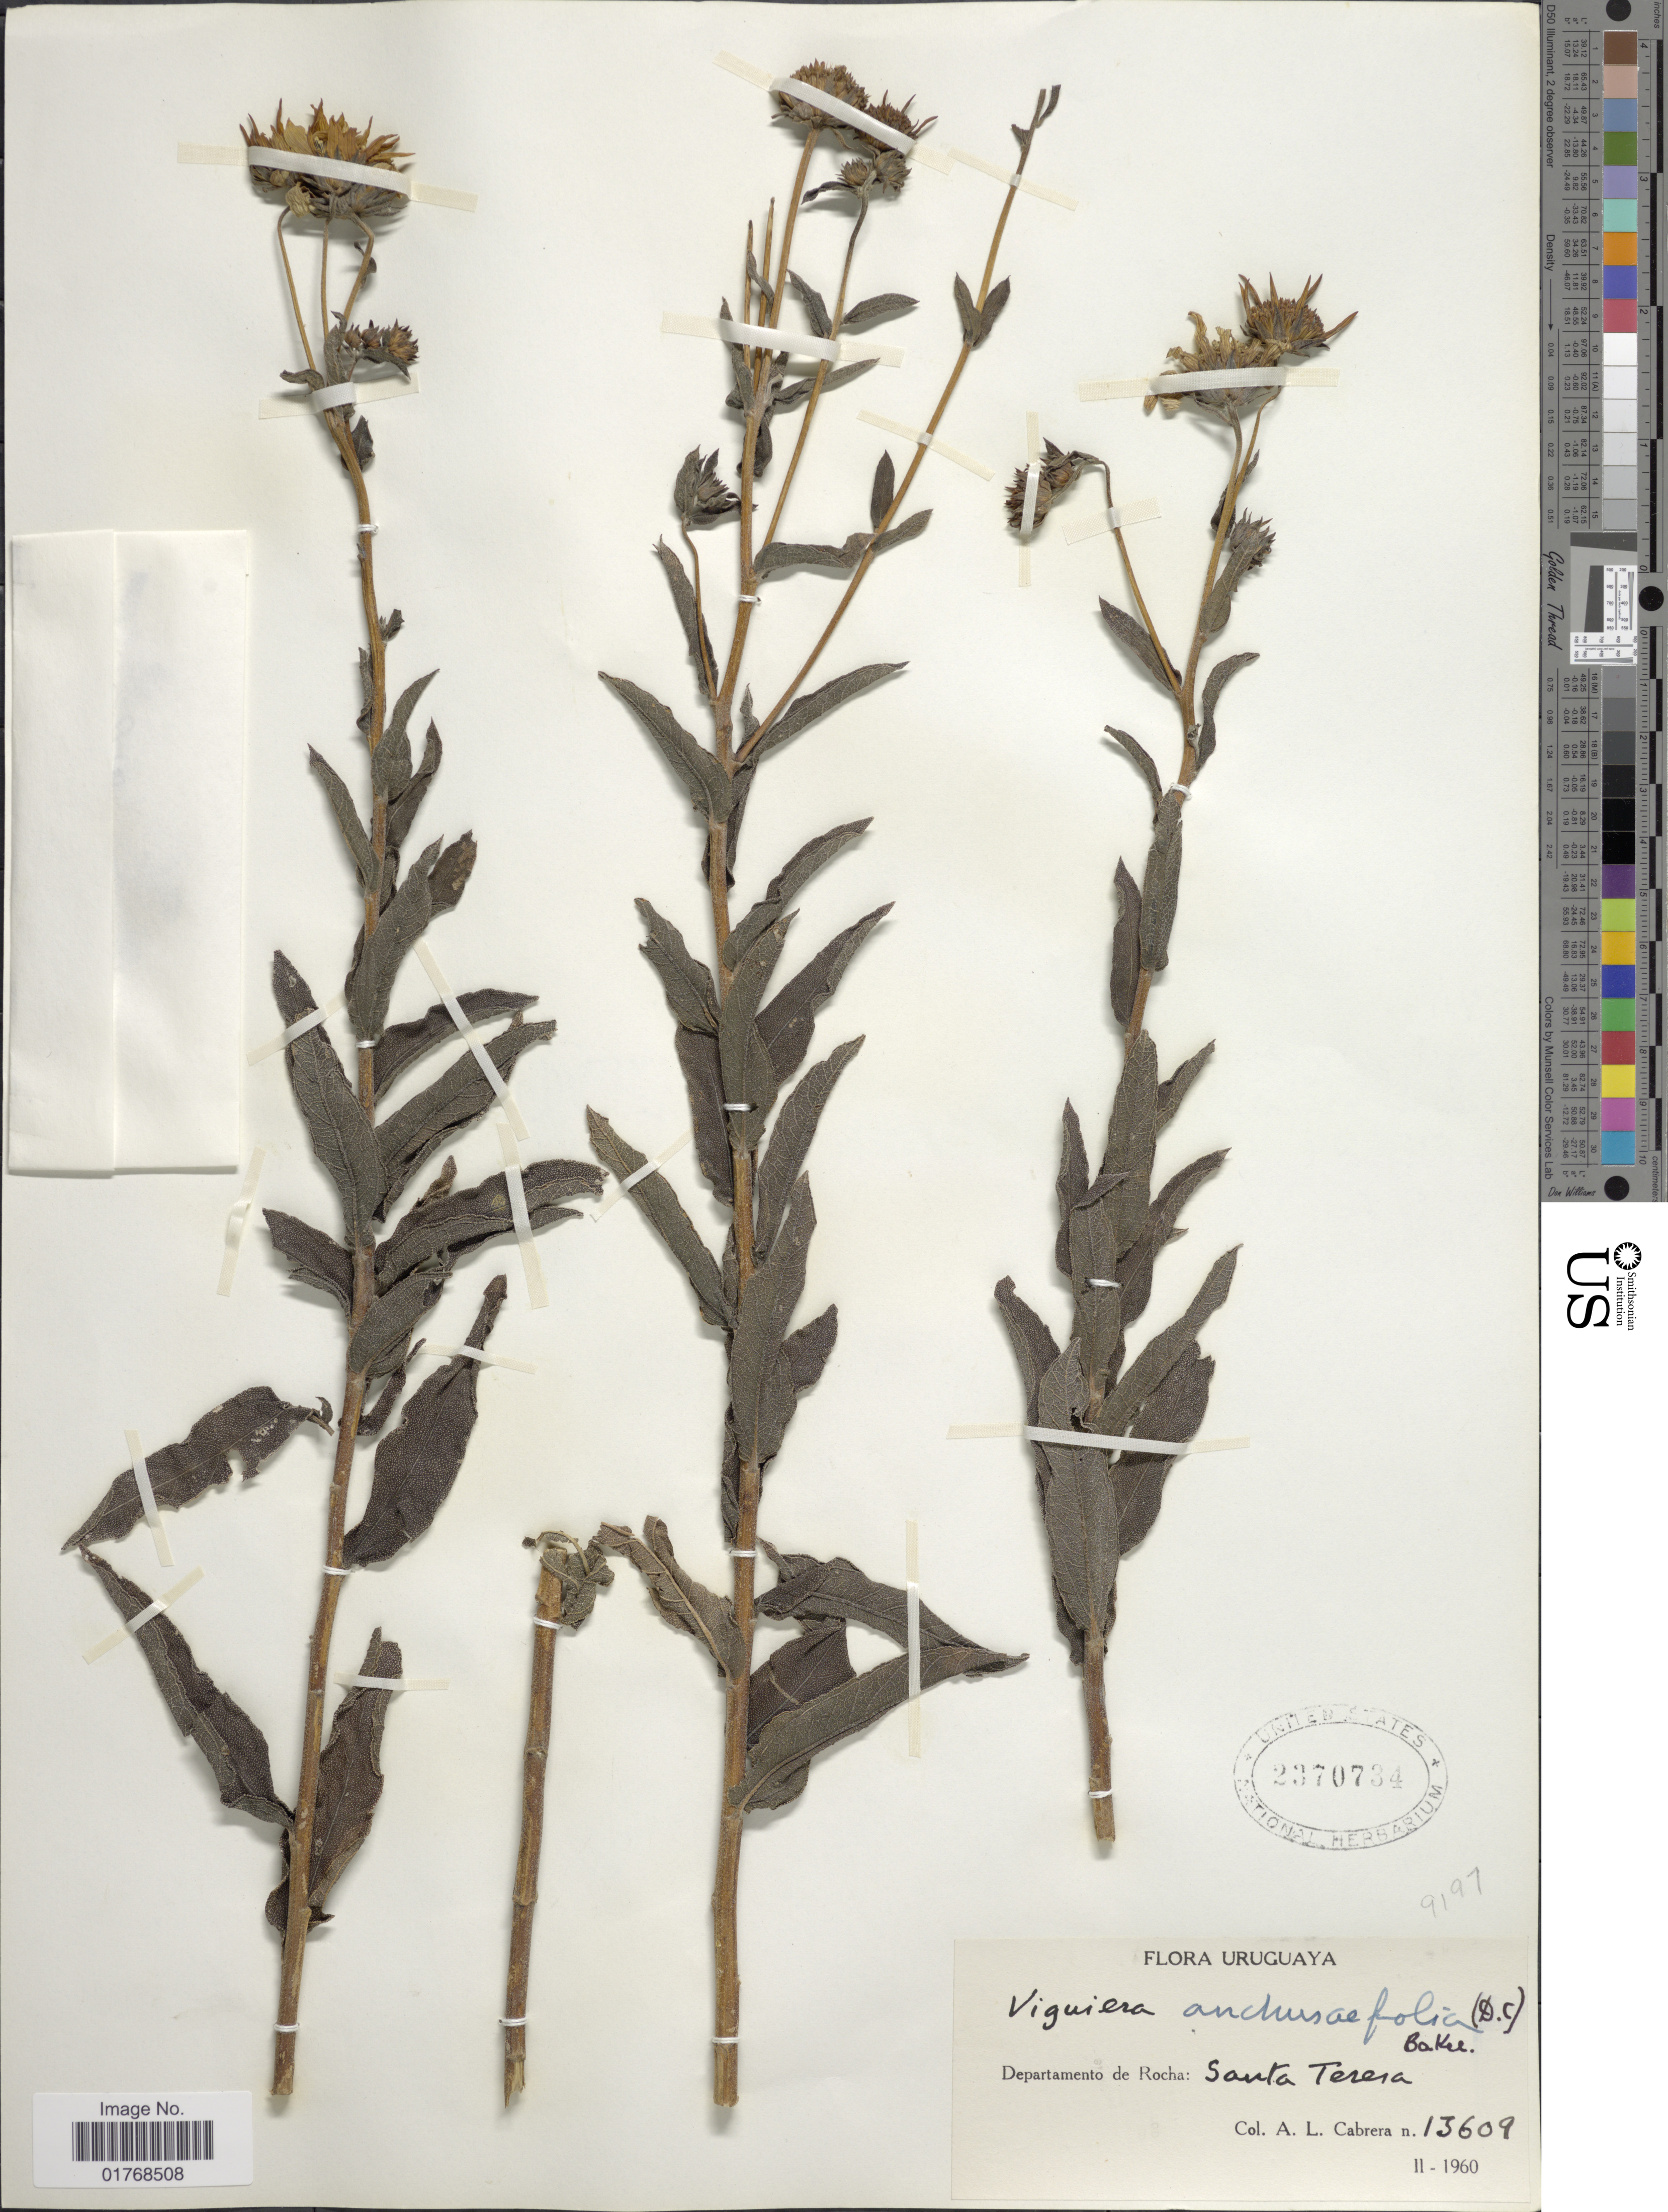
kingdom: Plantae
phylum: Tracheophyta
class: Magnoliopsida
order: Asterales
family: Asteraceae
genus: Viguiera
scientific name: Viguiera anchusaefolia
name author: (DC.) Baker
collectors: A. L. Cabrera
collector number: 13609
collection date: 1960-02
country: Uruguay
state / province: Rocha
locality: Uruguaya. Departamento de Rocha: Santa Teresa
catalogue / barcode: US 2370734